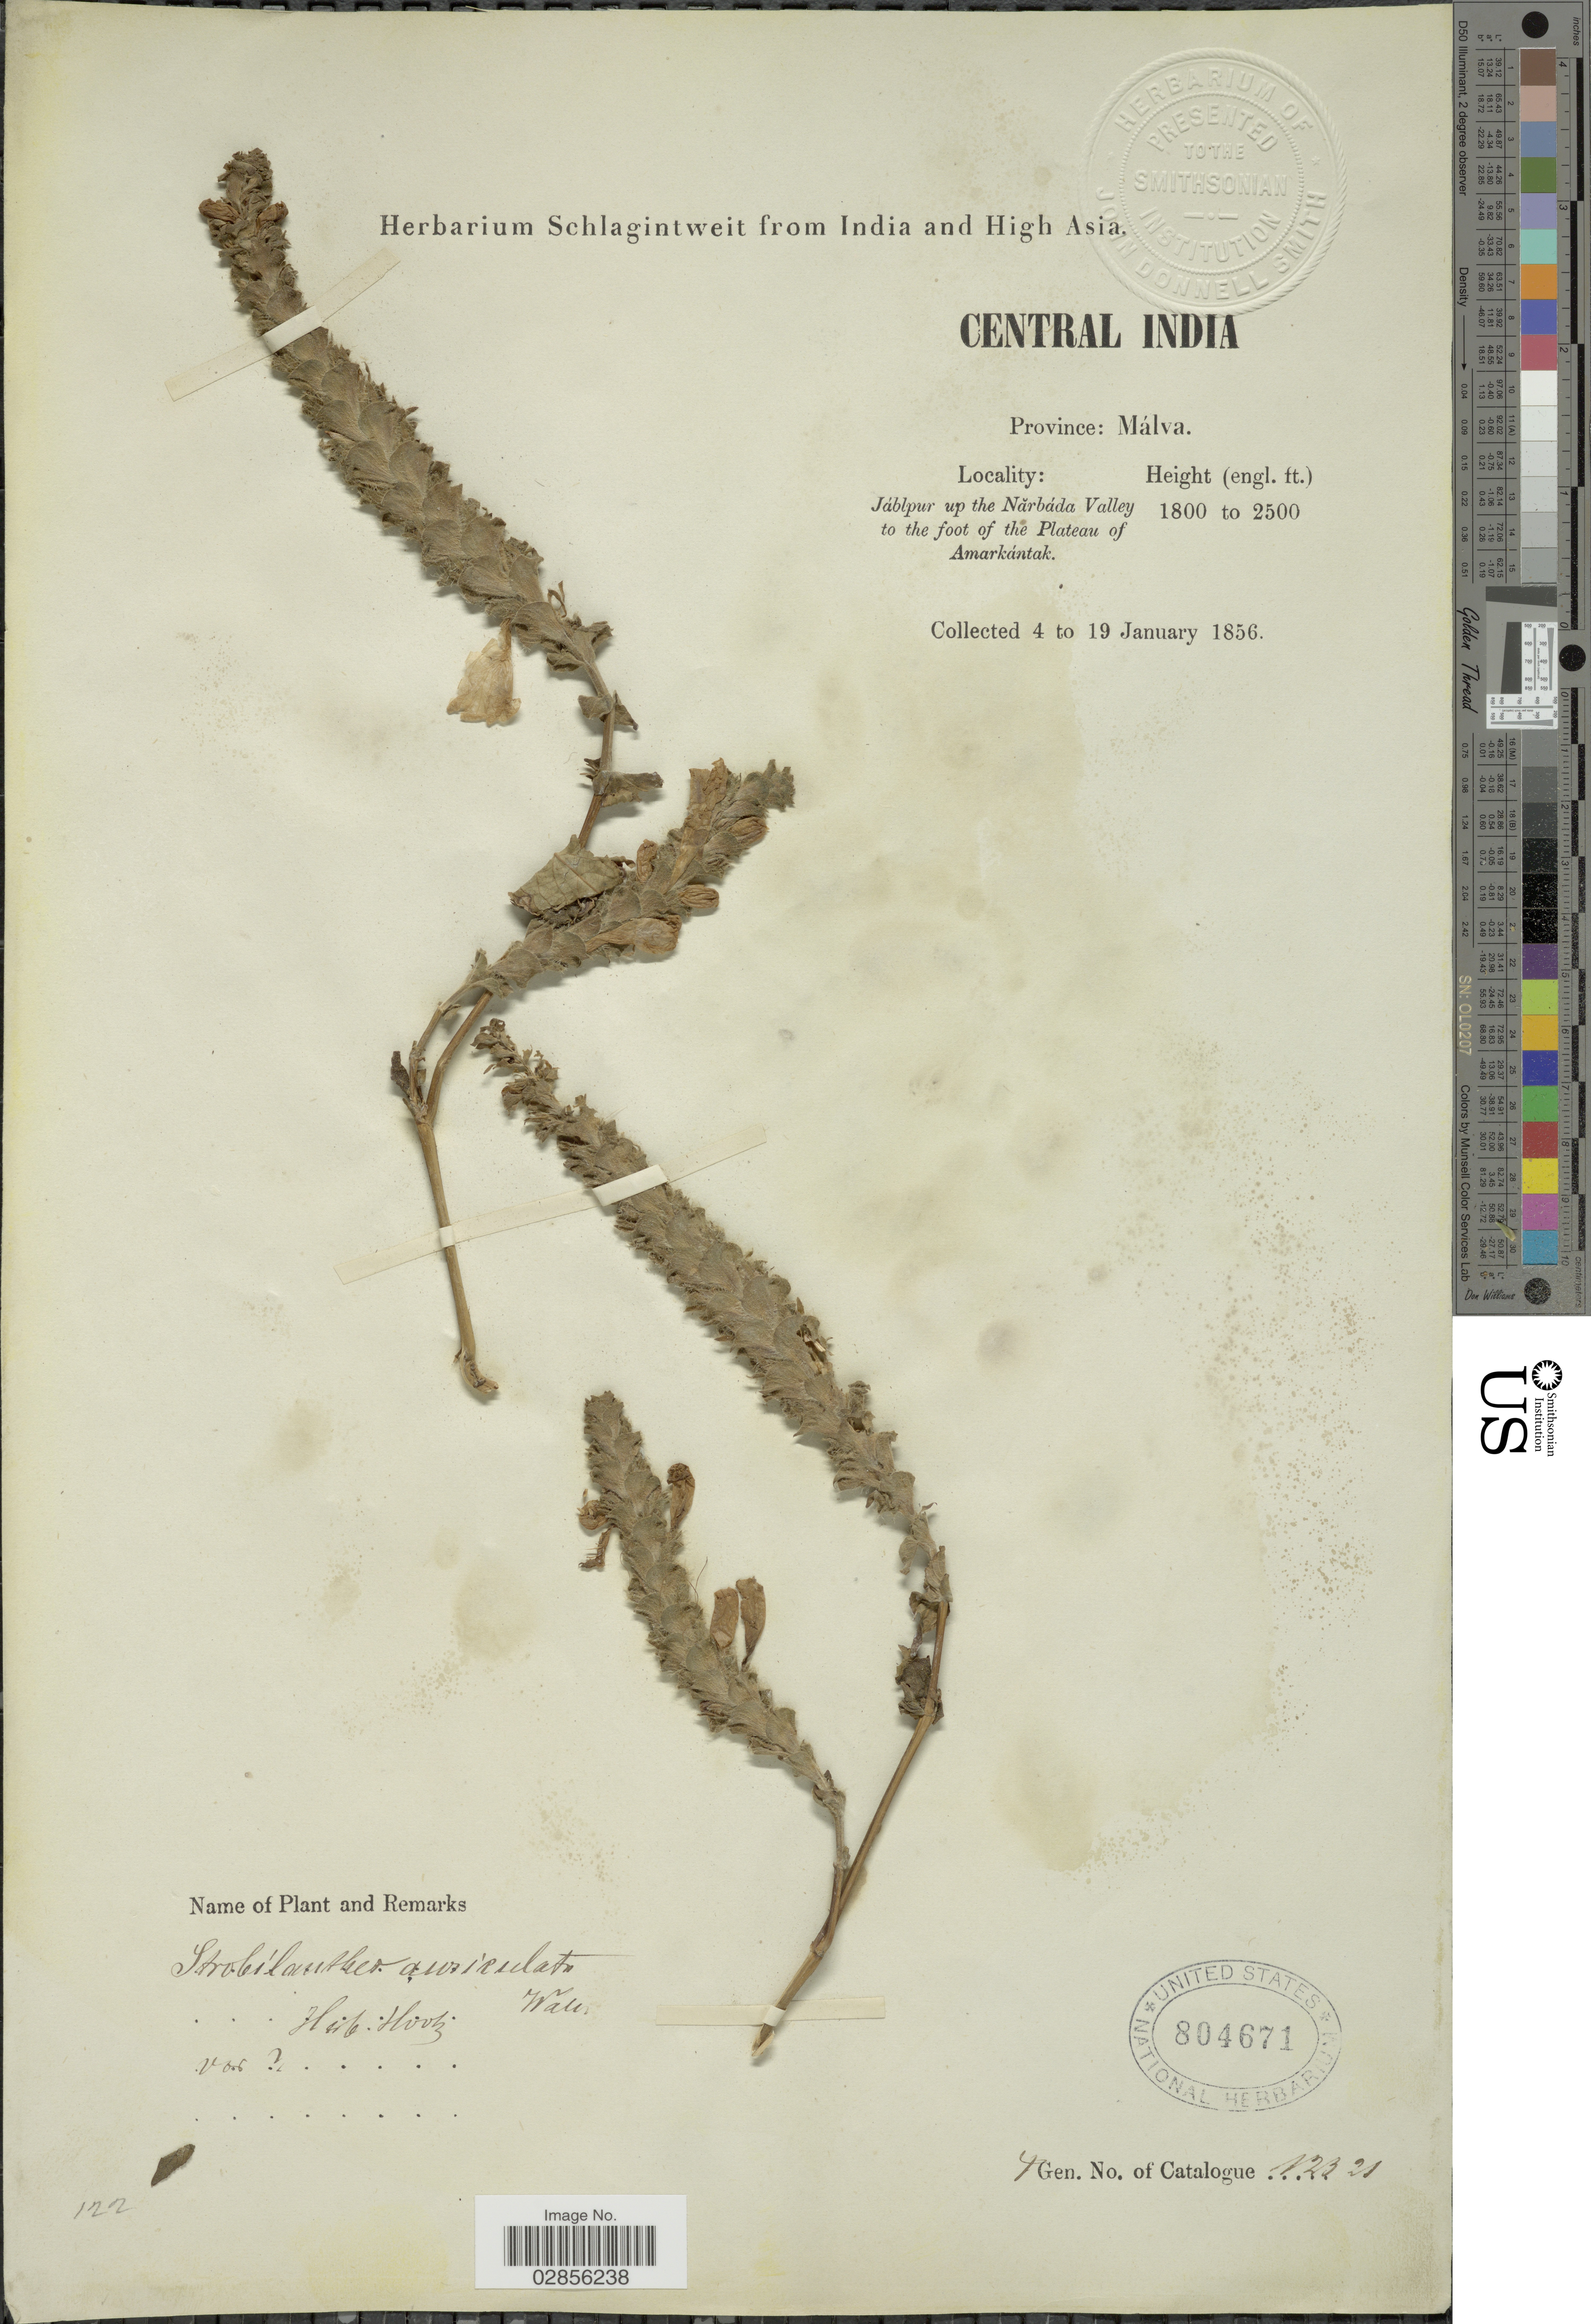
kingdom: Plantae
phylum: Tracheophyta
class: Magnoliopsida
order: Lamiales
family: Acanthaceae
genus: Strobilanthes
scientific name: Strobilanthes auriculatus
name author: Nees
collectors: ex herb. Schlagintweit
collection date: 1856-01-04/1856-01-19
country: India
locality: Central India. Province: Málva. Jáblpur up the Narbáda Valley to the foot of the Plateau of Amarkántak.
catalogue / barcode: US 804671